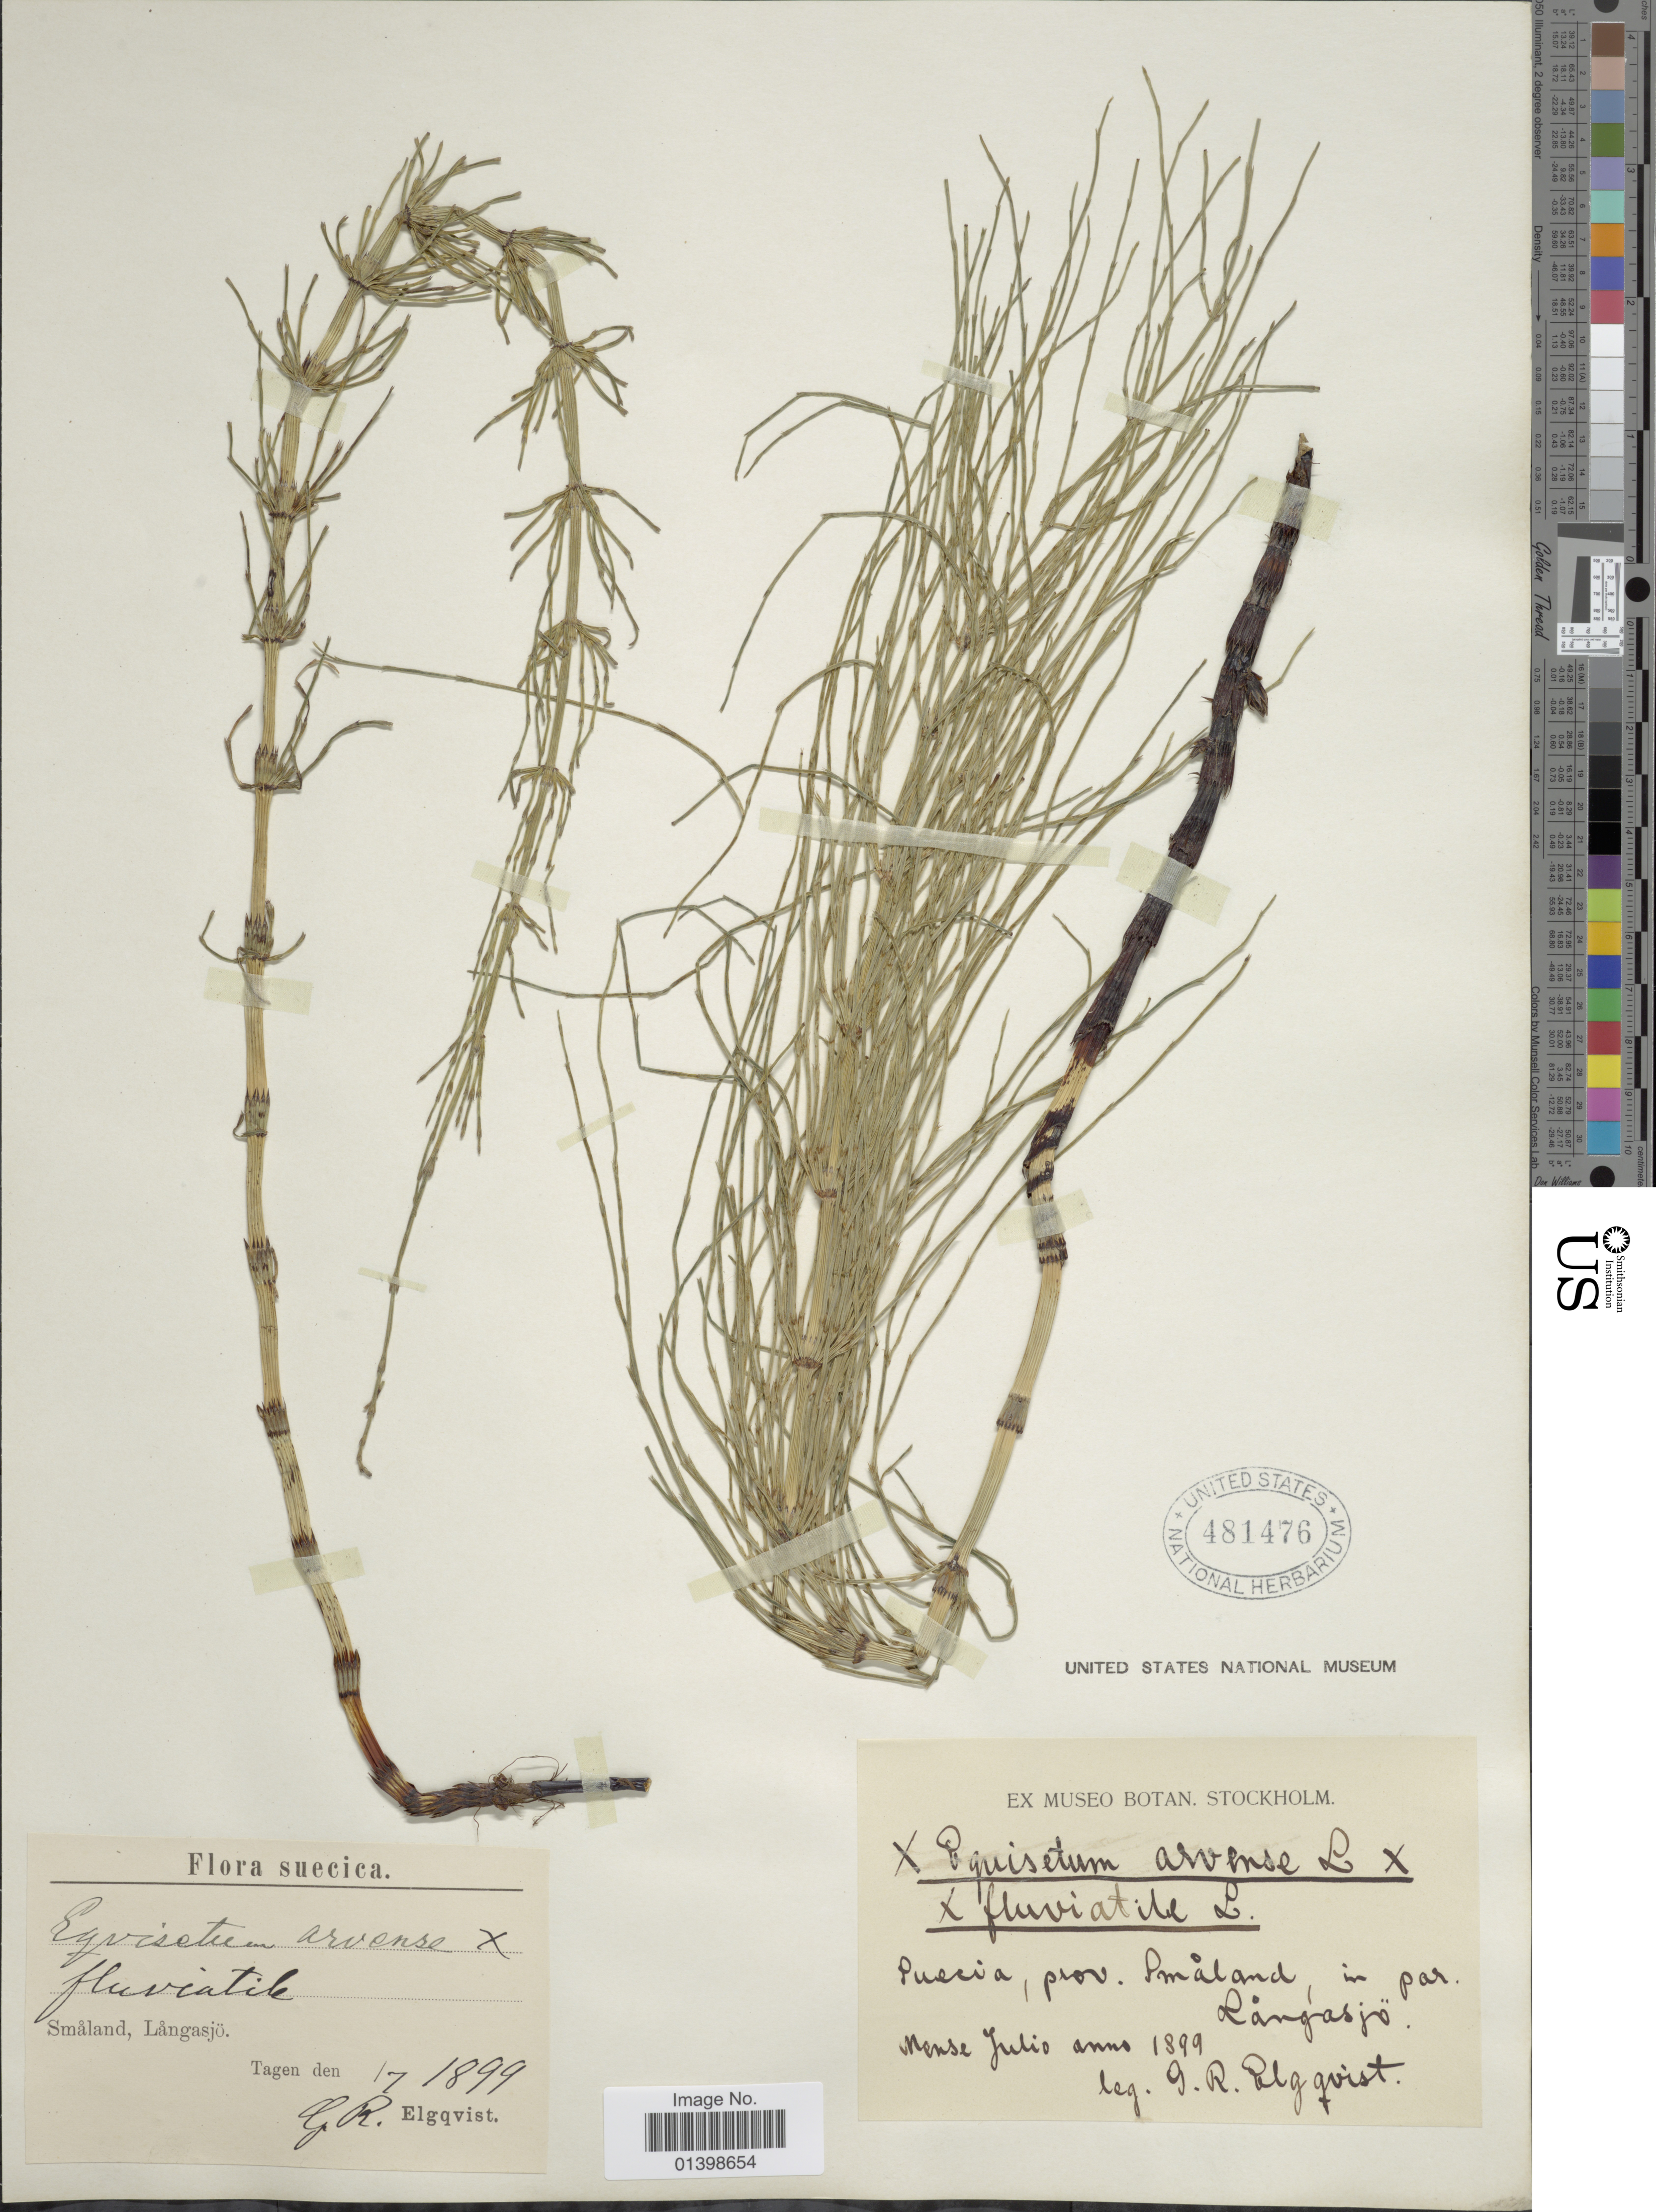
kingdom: Plantae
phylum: Tracheophyta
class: Polypodiopsida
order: Equisetales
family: Equisetaceae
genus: Equisetum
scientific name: Equisetum fluviatile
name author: L.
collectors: G. Elgqvist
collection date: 1899-07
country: Sweden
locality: Småland, Långasjö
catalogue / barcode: US 481476